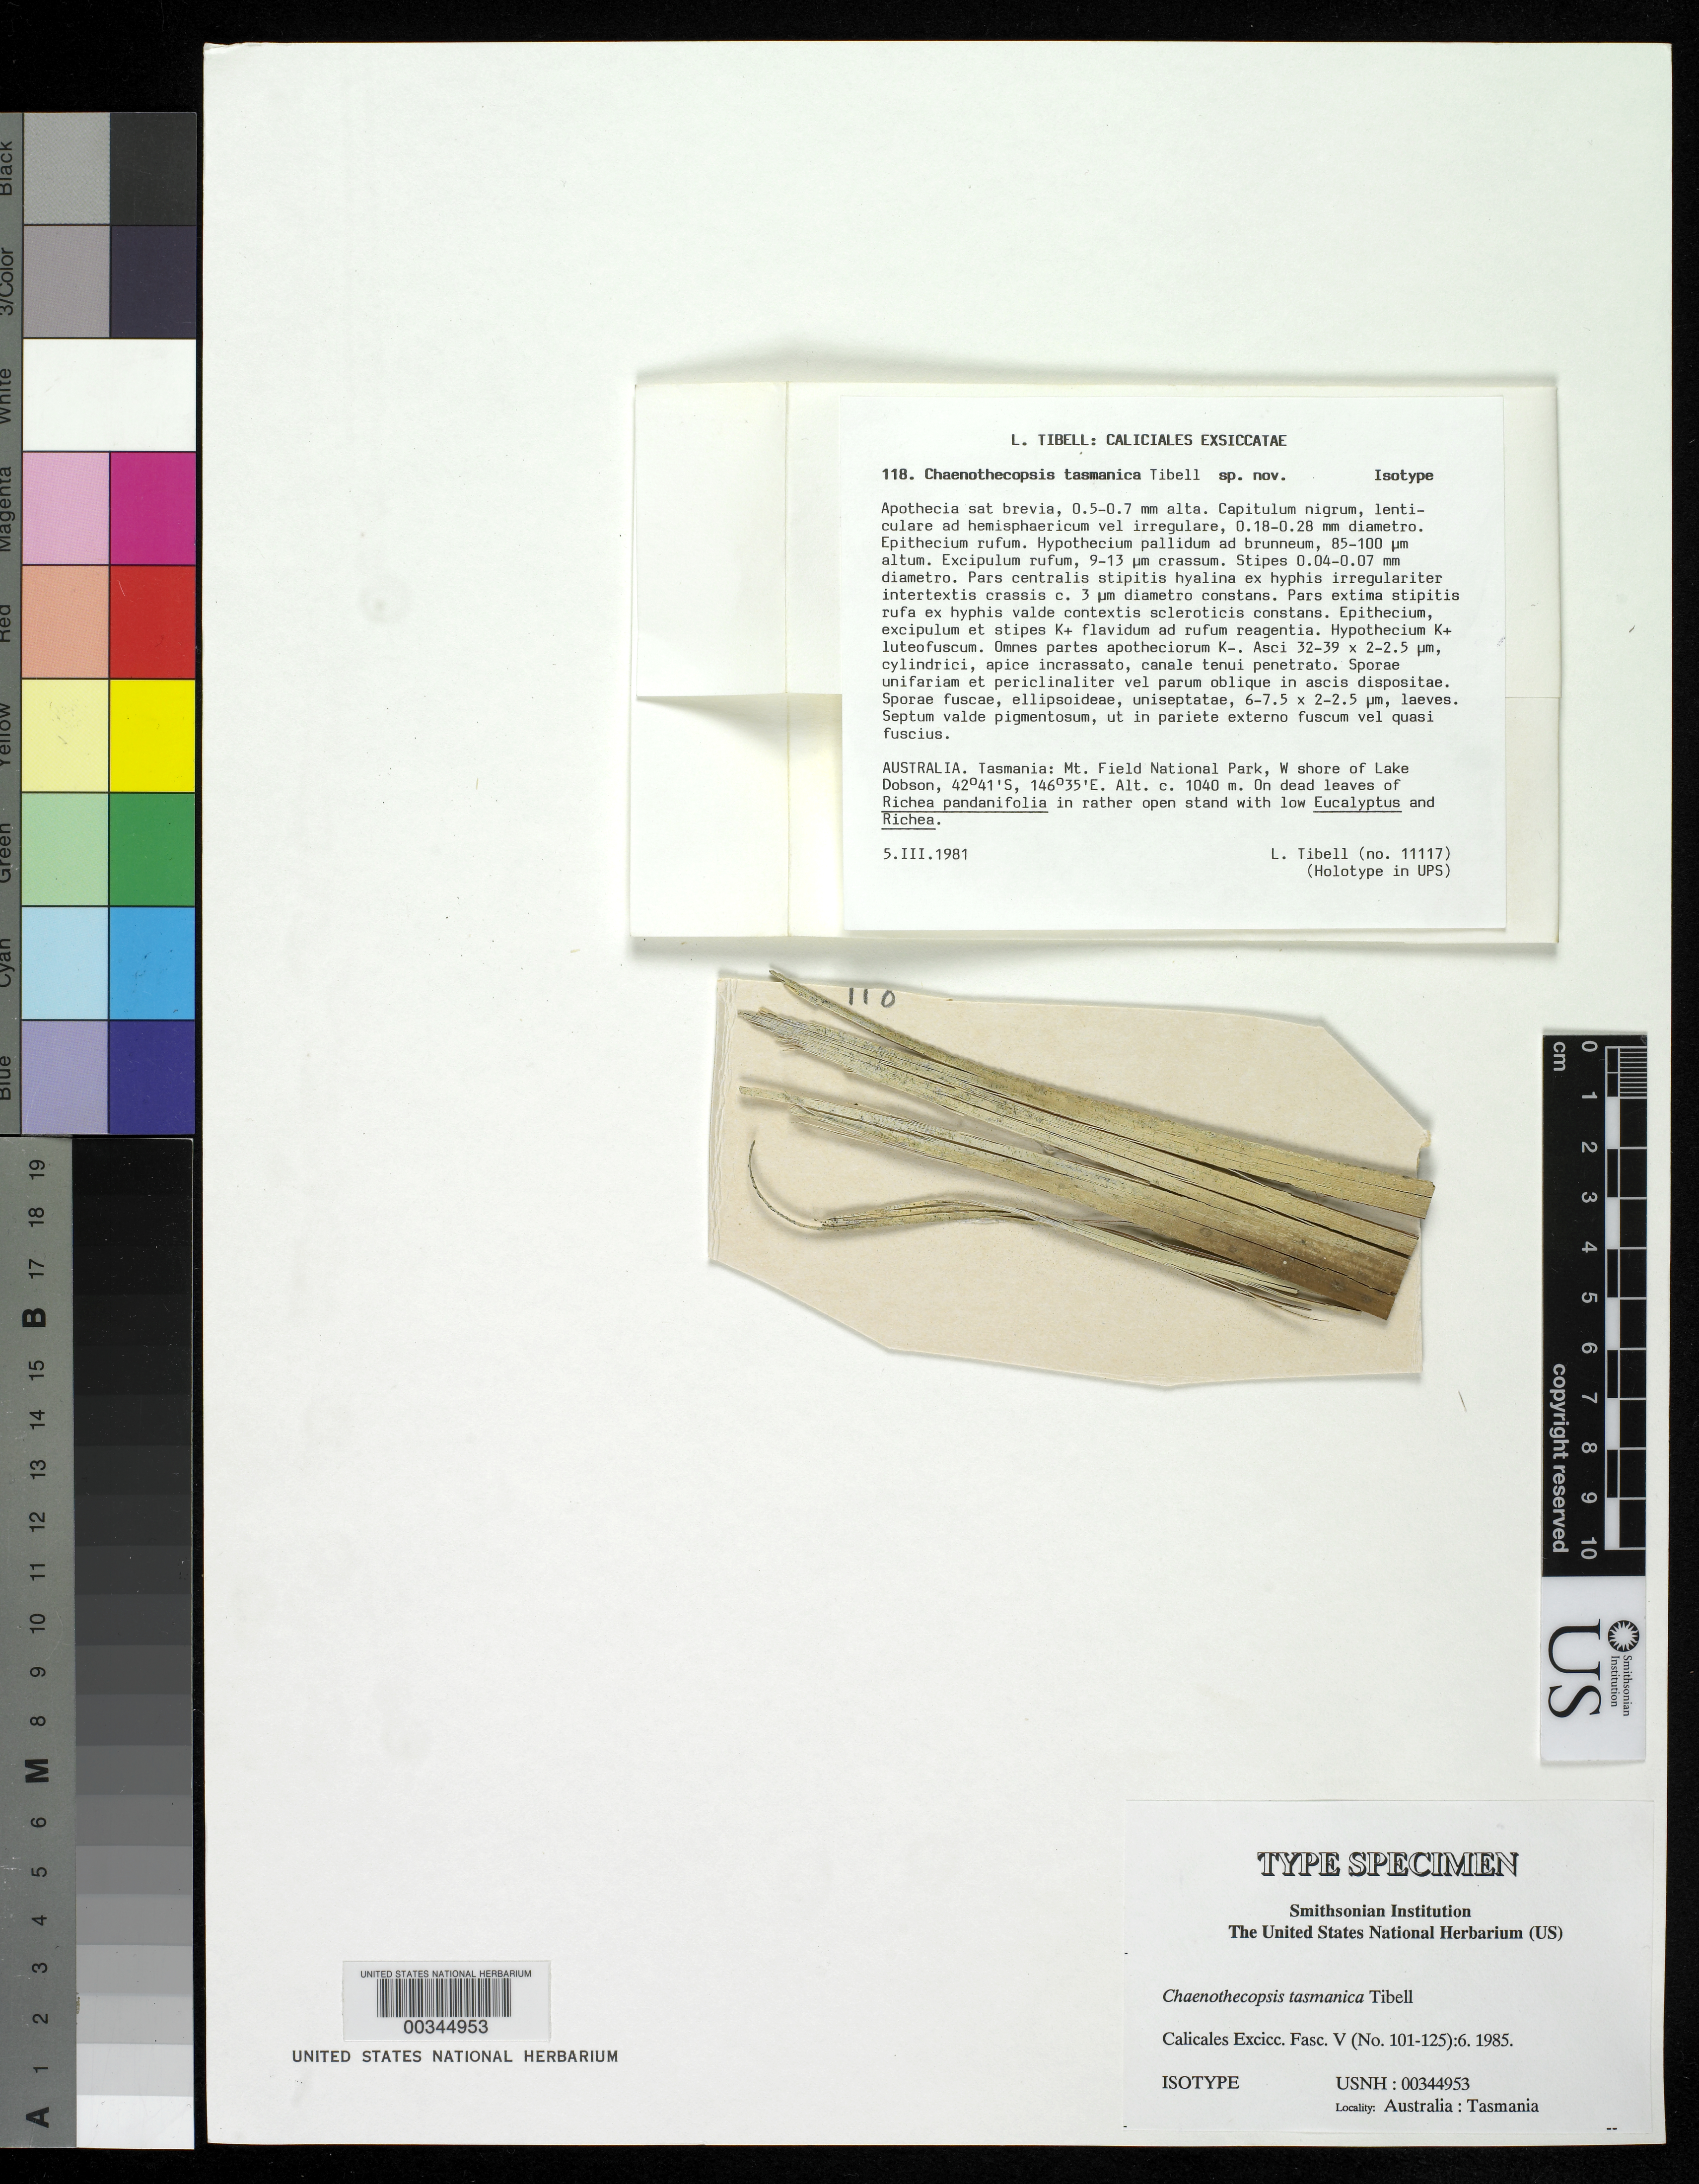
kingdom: Fungi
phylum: Ascomycota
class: Eurotiomycetes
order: Mycocaliciales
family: Mycocaliciaceae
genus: Chaenothecopsis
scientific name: Chaenothecopsis tasmanica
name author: Tibell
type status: Isotype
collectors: L. Tibell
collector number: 11117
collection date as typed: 05 Mar 1981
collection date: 1981-03-05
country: Australia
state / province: Tasmania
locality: Mt. Field National Park, W shore of Lake Dobson.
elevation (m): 1040